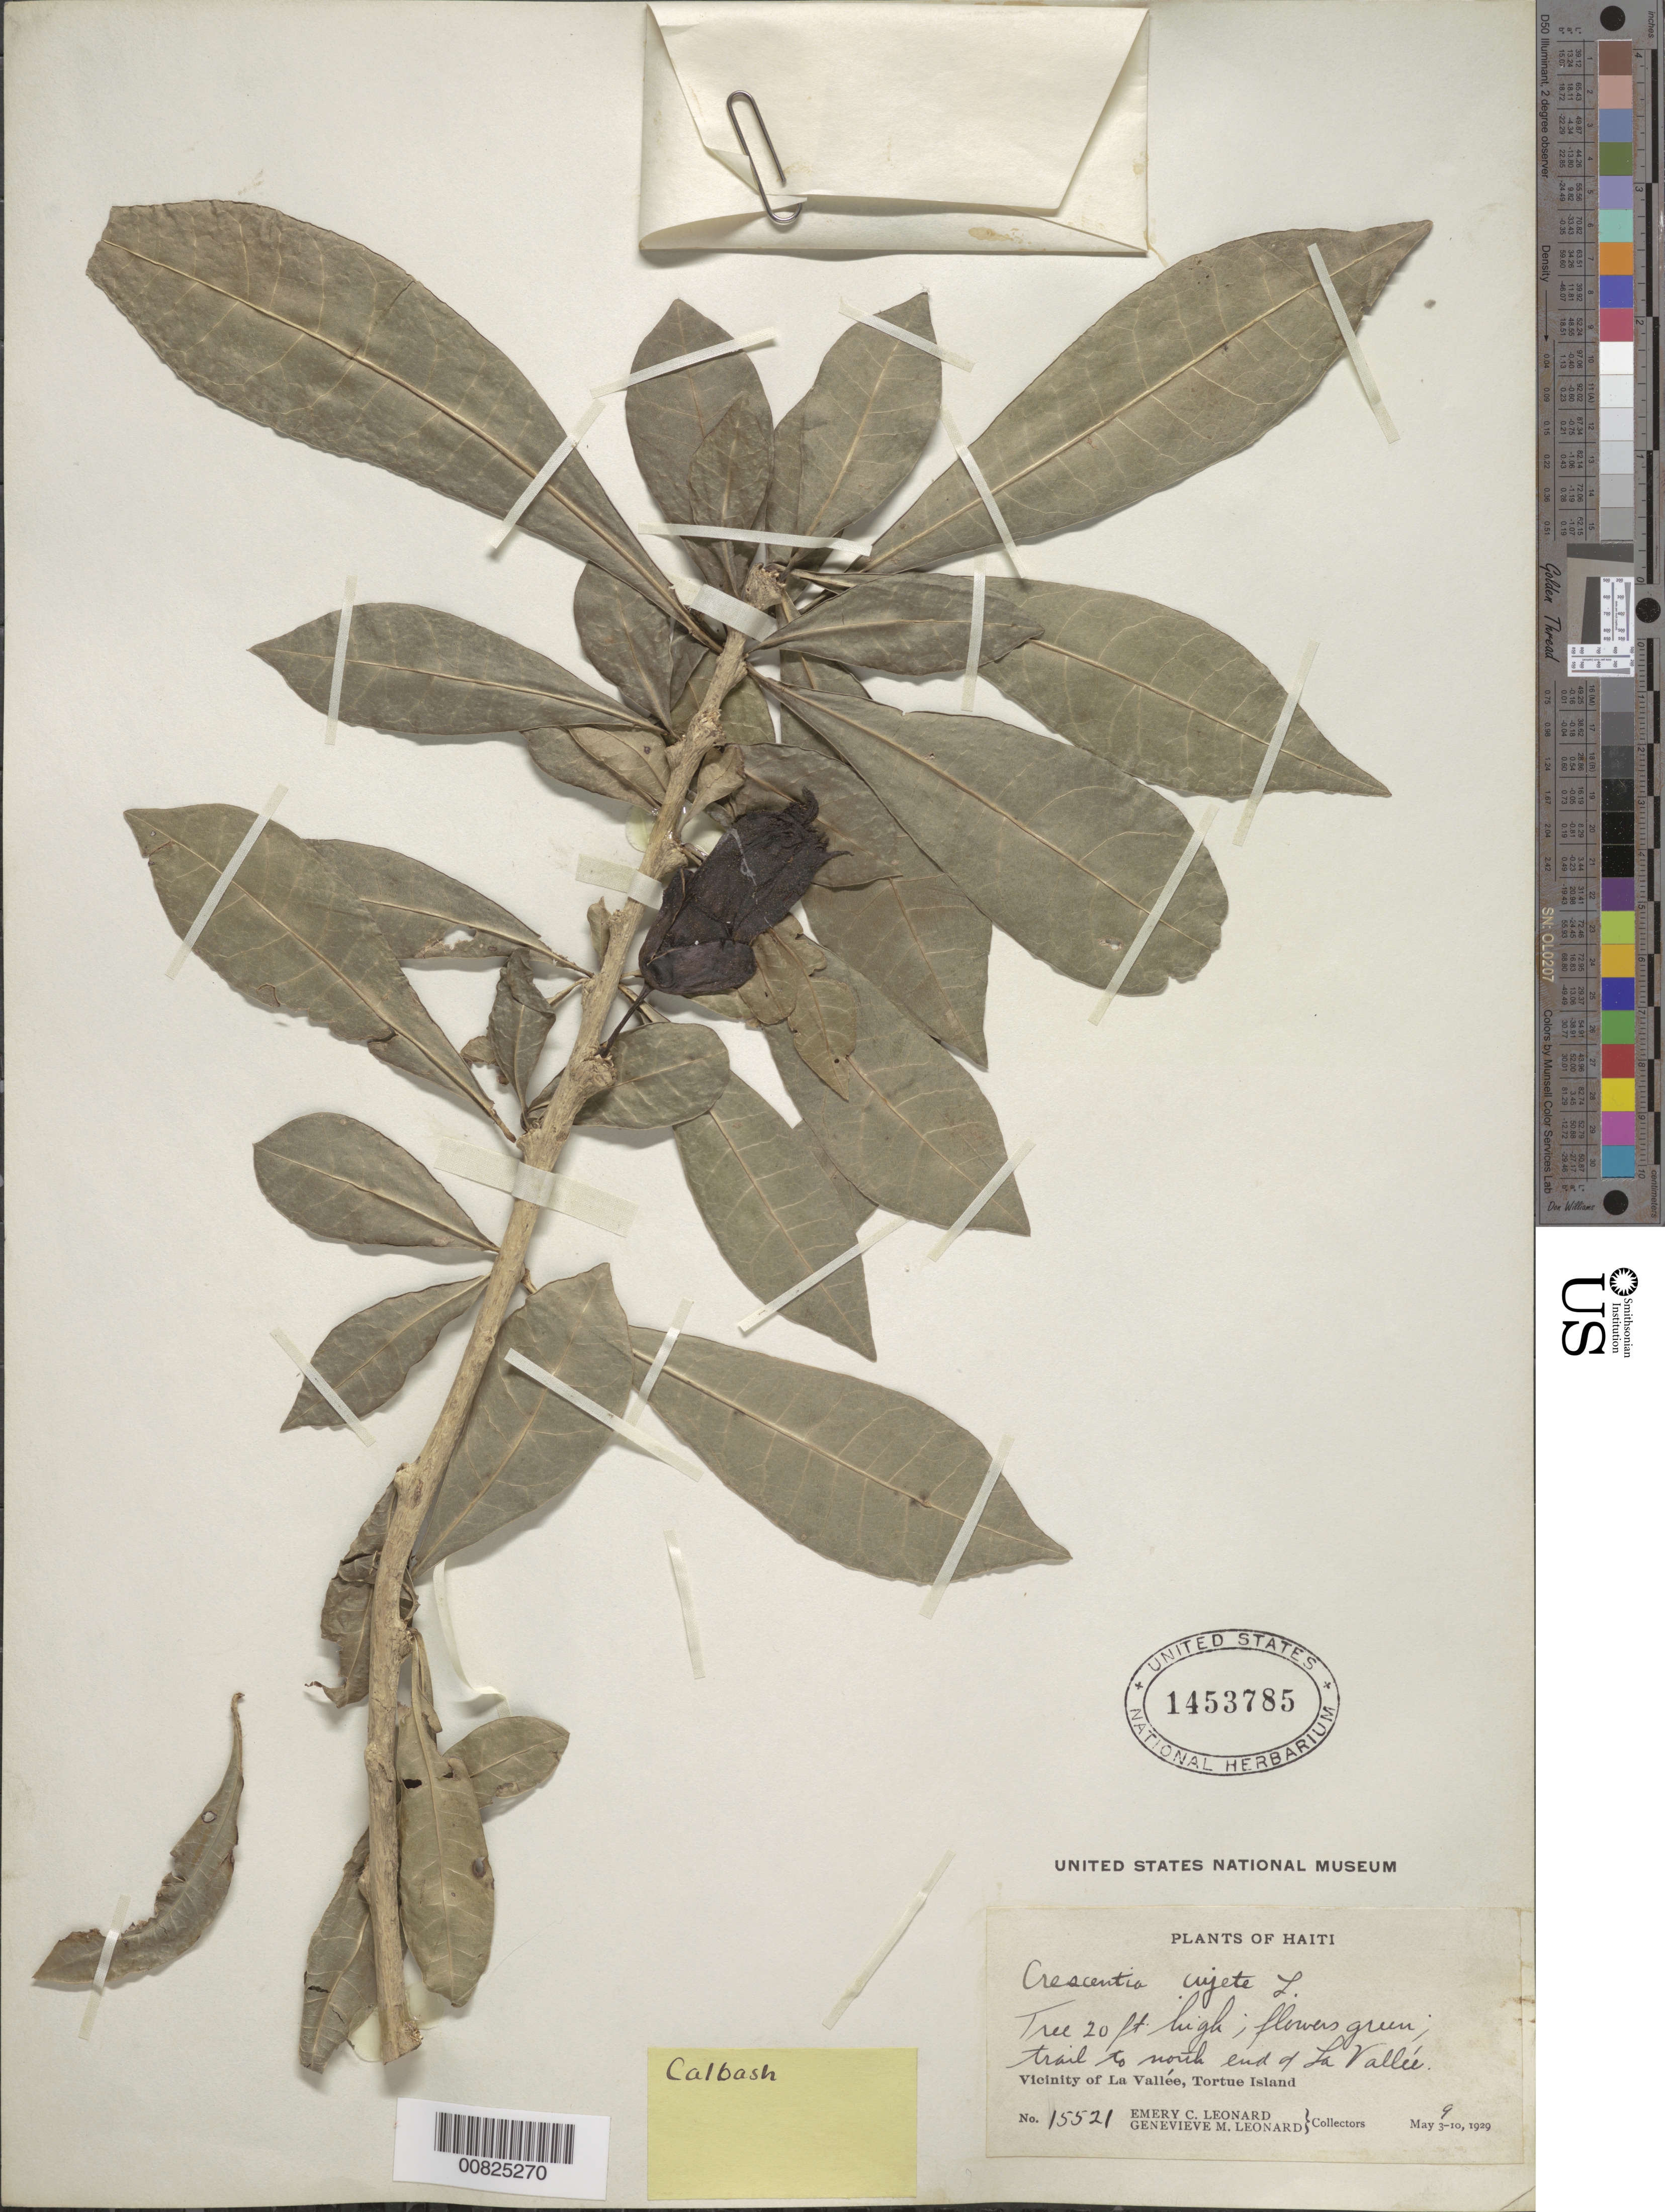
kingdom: Plantae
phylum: Tracheophyta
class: Magnoliopsida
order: Lamiales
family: Bignoniaceae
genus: Crescentia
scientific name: Crescentia cujete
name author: L.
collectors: E. C. Leonard & G. M. Leonard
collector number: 15521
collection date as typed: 09 May 1929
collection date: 1929-05-09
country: Haiti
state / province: Nord-Ouest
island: Île de la Tortue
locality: Vicinity of La Vallée, trail to north end of city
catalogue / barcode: US 1453785